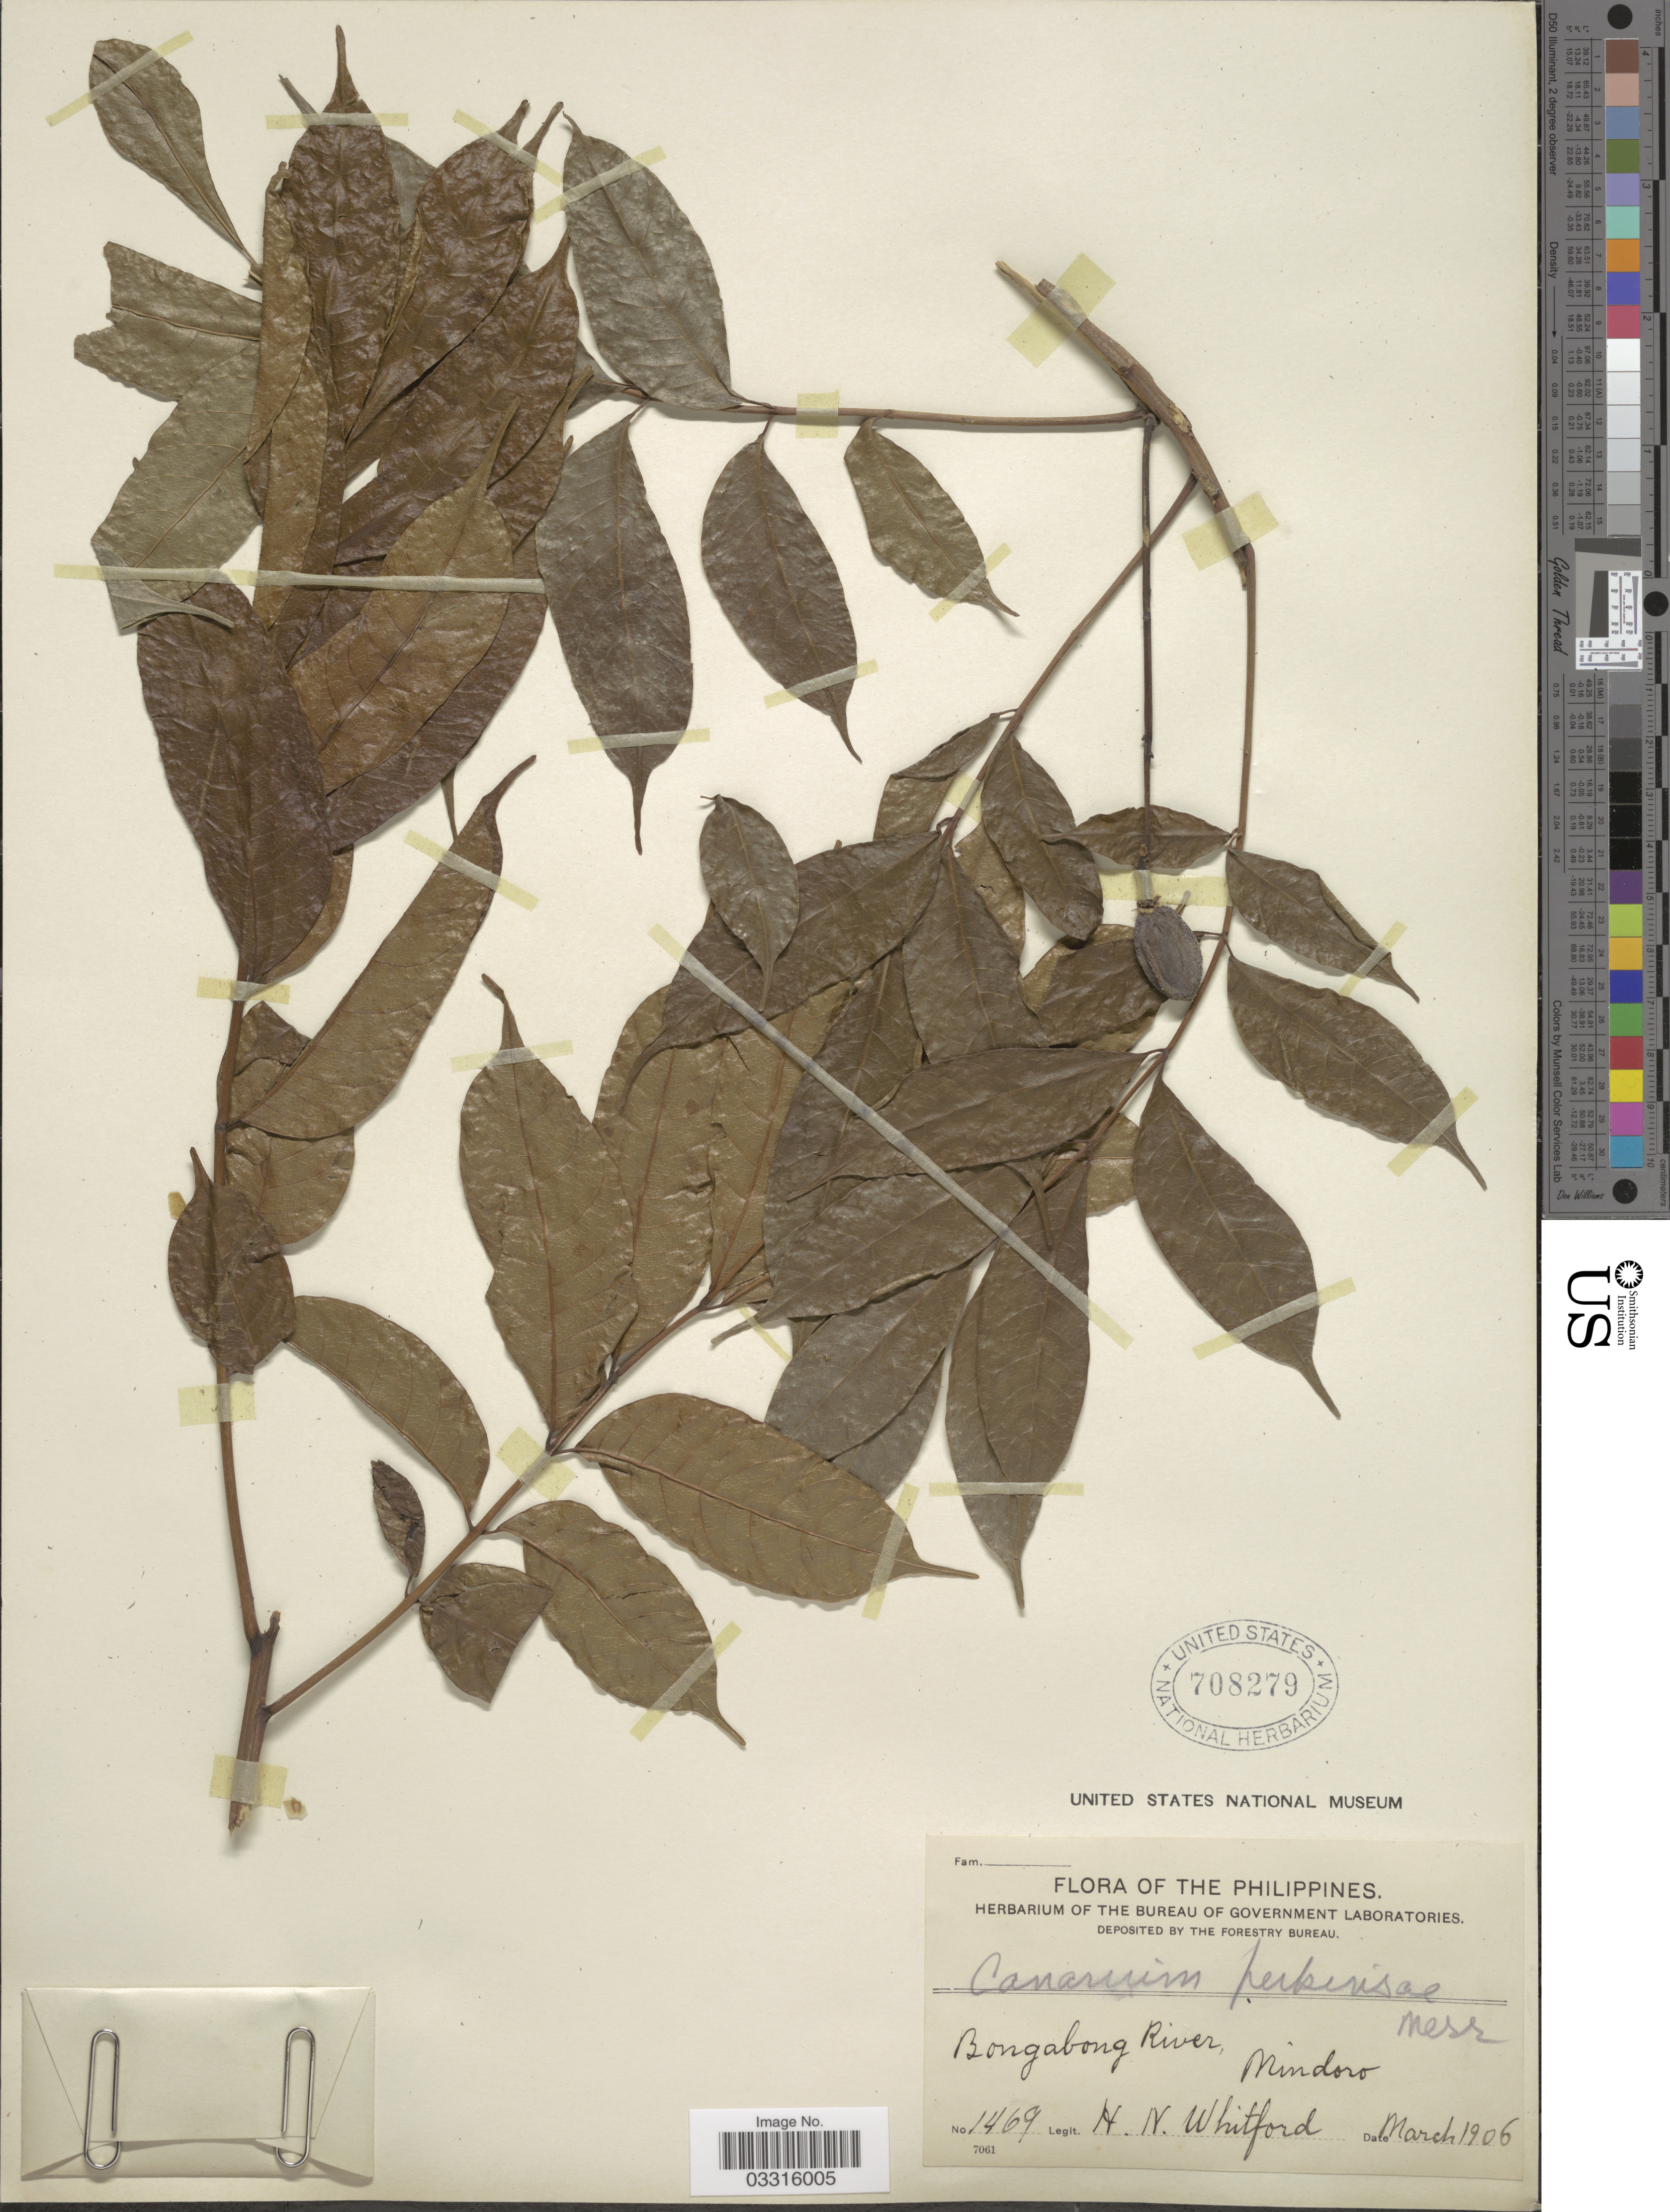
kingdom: Plantae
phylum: Tracheophyta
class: Magnoliopsida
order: Sapindales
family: Burseraceae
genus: Canarium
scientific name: Canarium euryphyllum var. euryphyllum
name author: G. Perkins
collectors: H. N. Whitford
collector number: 1469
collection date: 1906-03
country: Philippines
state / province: Mimaropa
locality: Bongabong River, Mindoro.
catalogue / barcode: US 708279